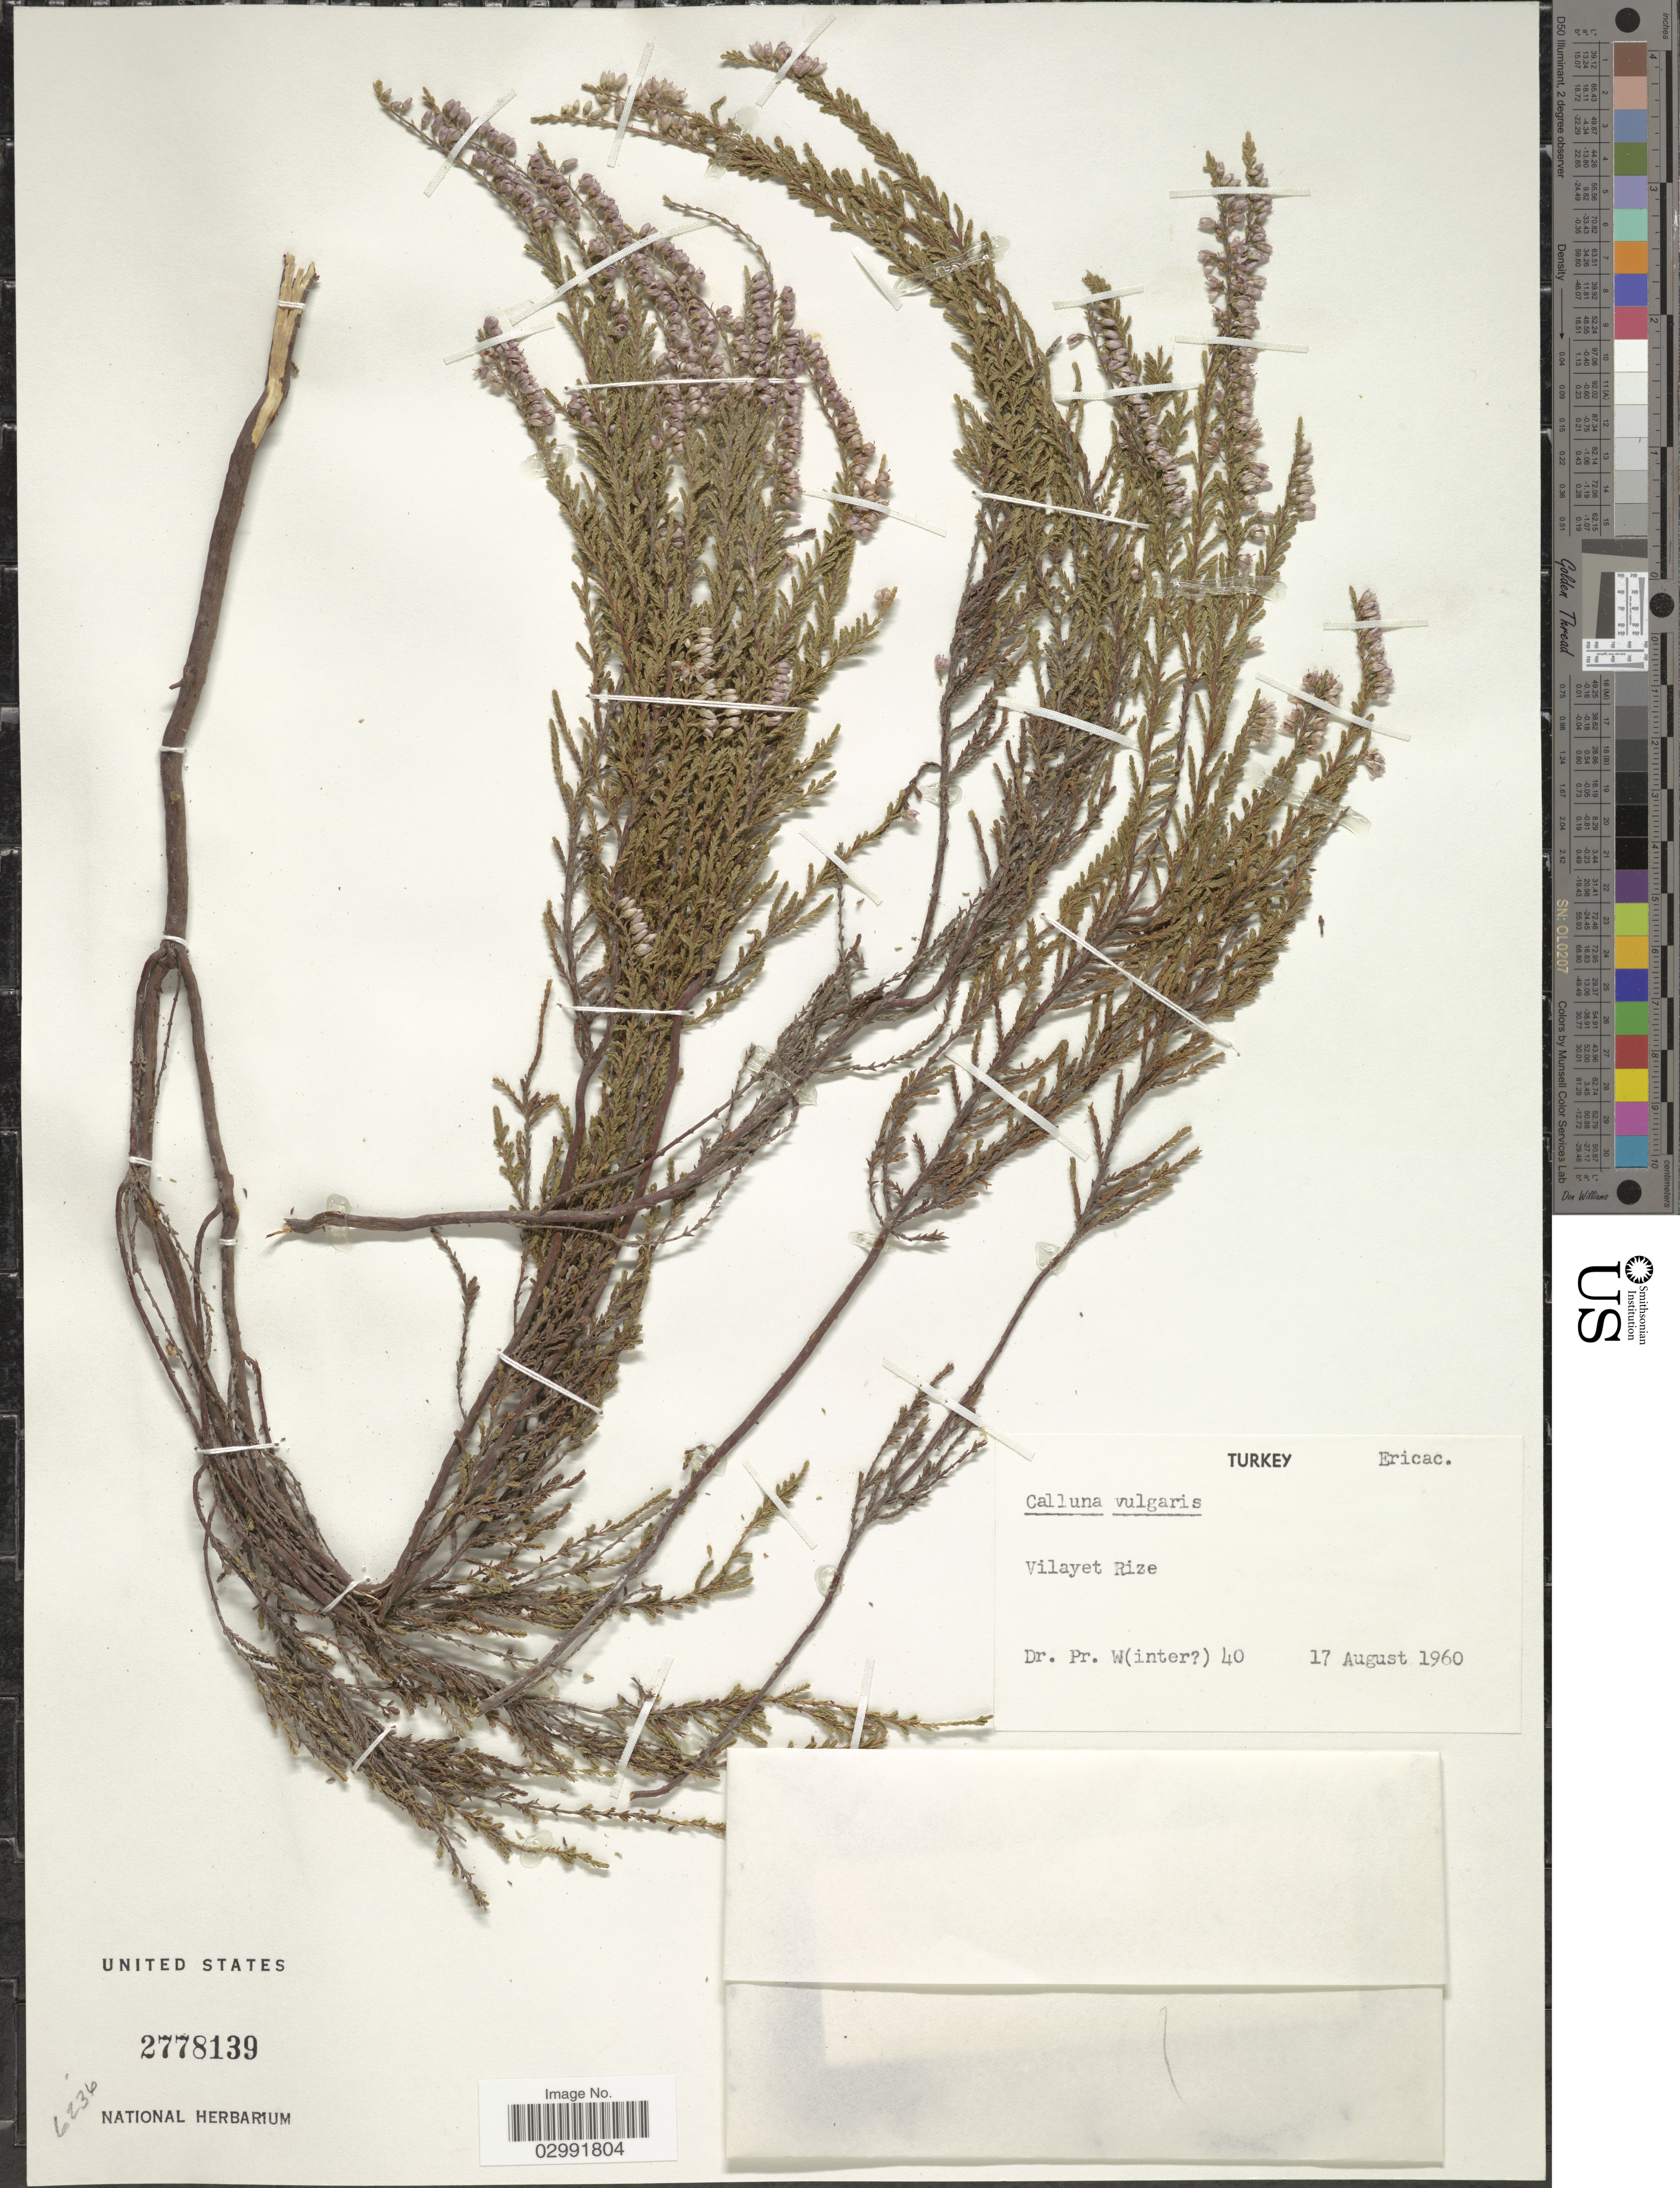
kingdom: Plantae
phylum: Tracheophyta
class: Magnoliopsida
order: Ericales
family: Ericaceae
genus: Calluna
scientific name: Calluna vulgaris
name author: (L.) Hull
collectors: P. Winter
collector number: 40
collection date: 1960-08-17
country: Turkey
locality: Vilayet Rize.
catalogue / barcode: US 2778139